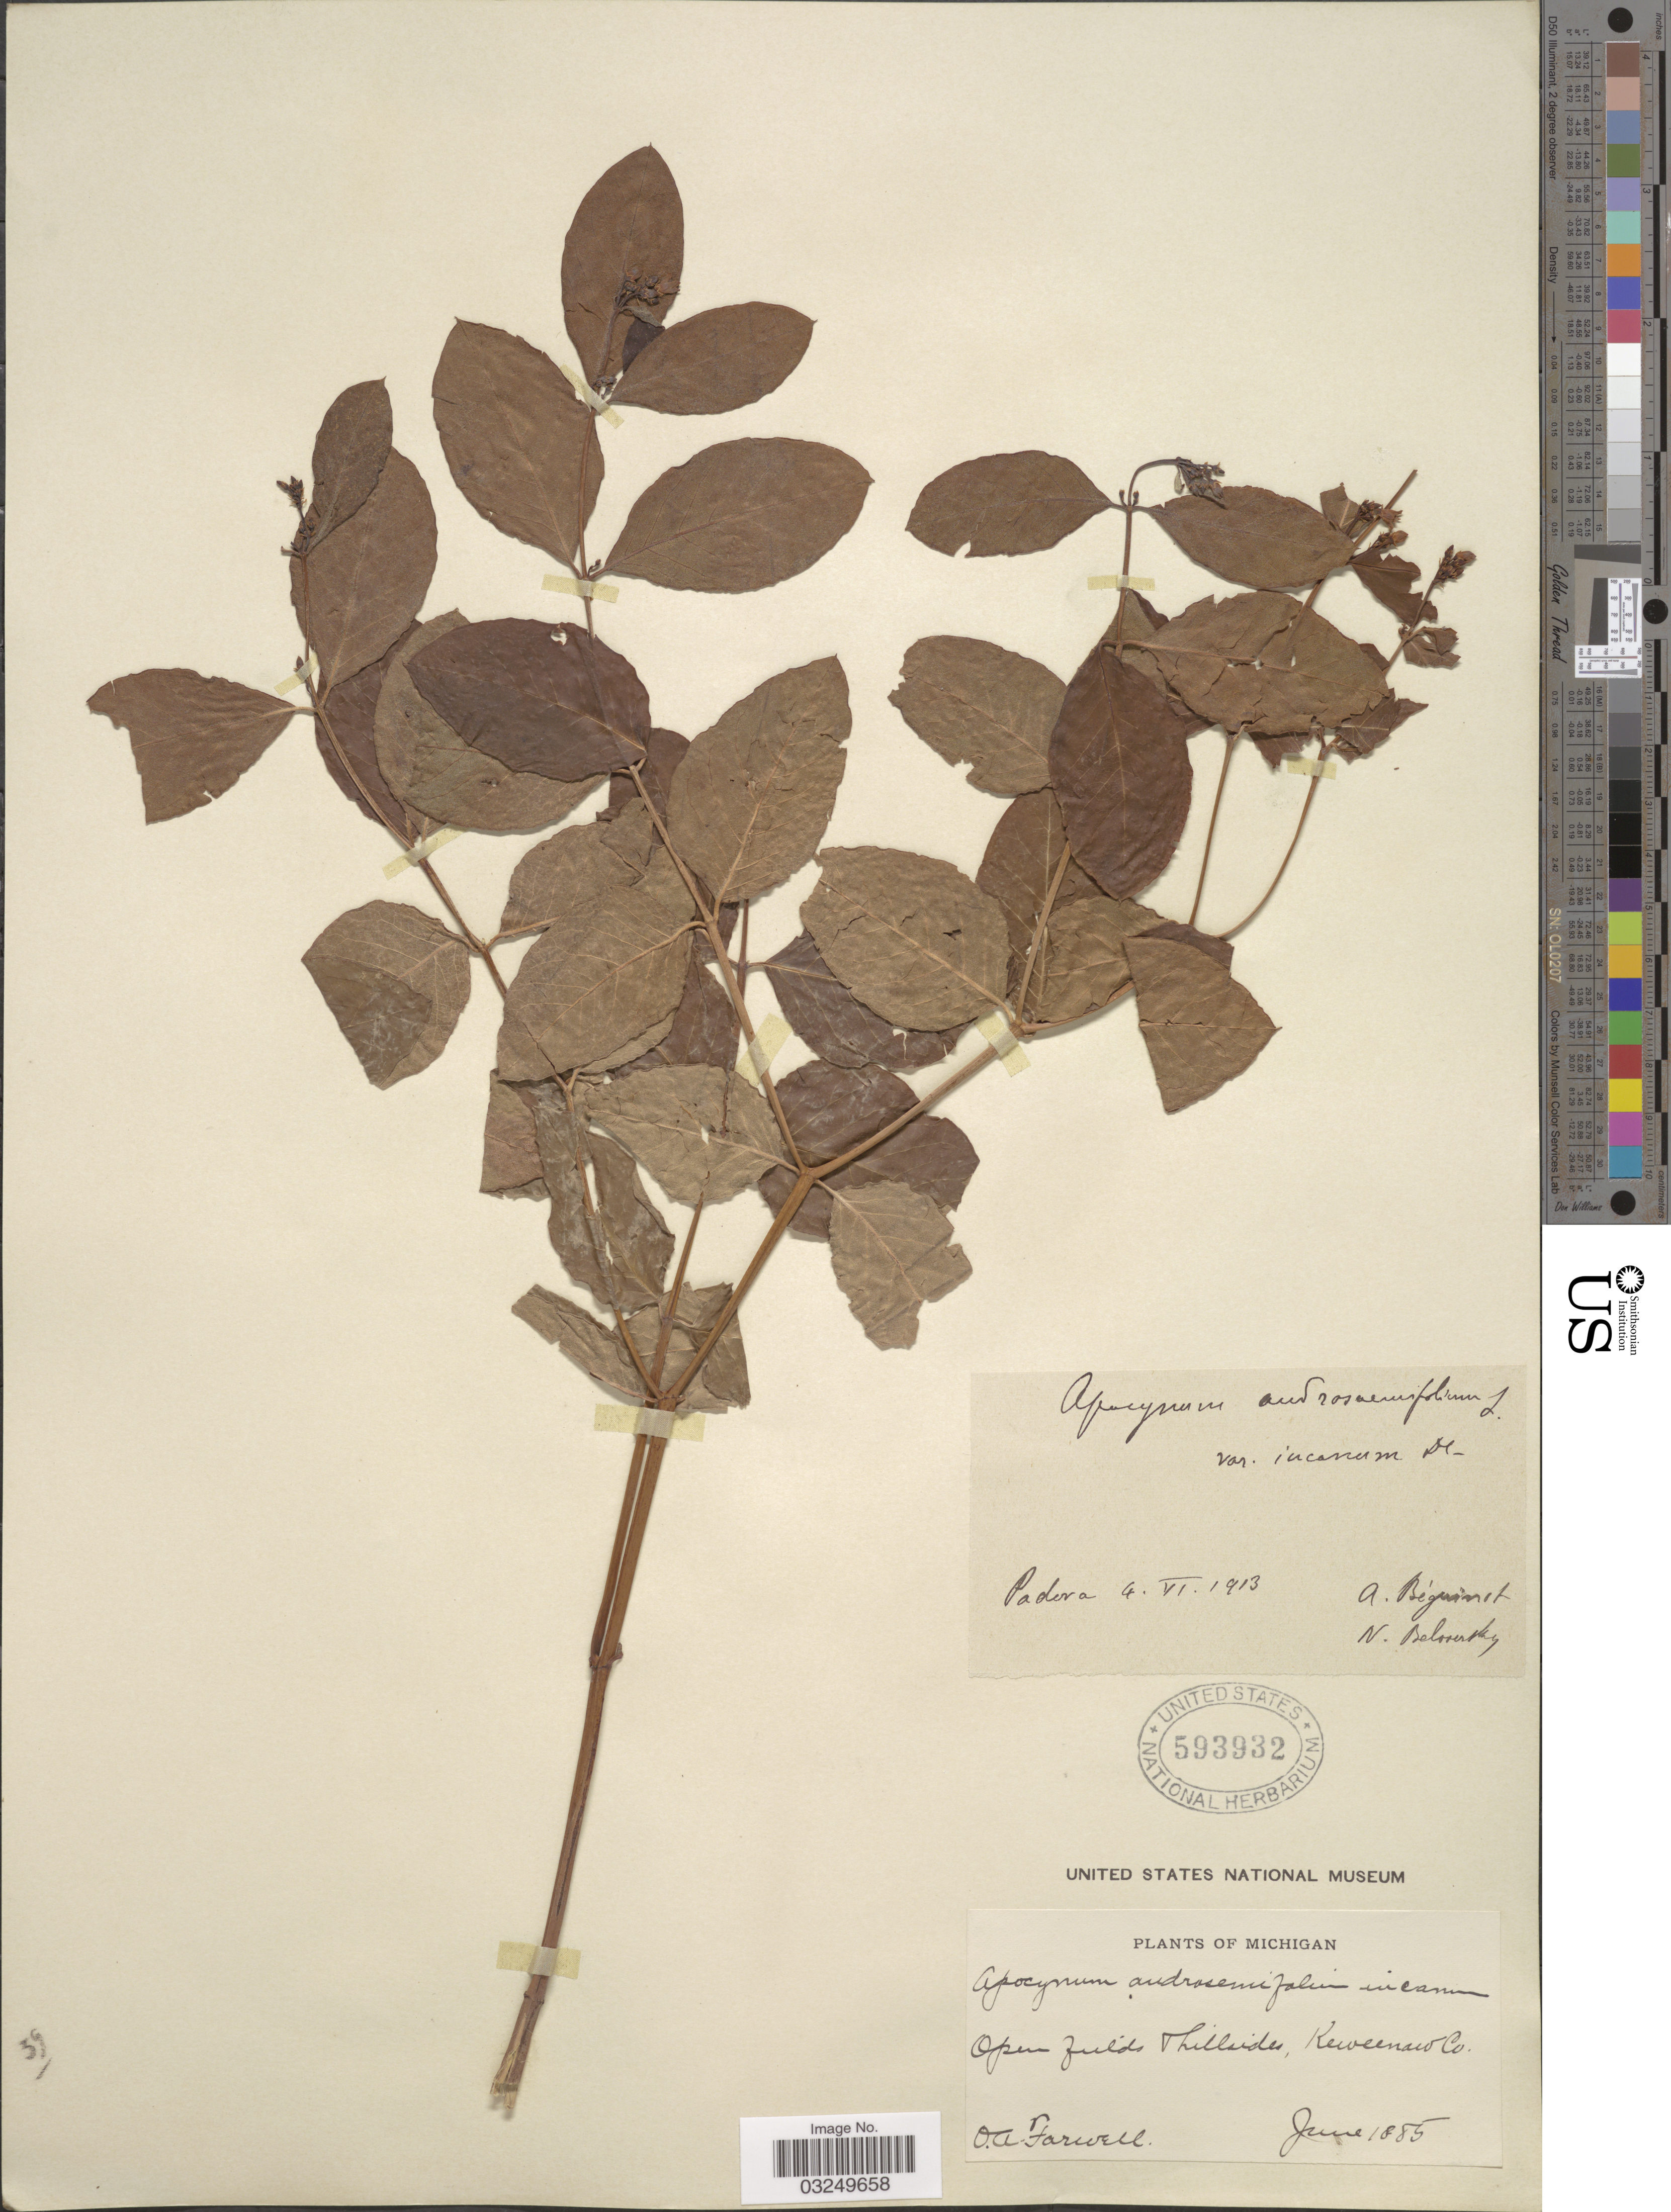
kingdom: Plantae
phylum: Tracheophyta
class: Magnoliopsida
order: Gentianales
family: Apocynaceae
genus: Apocynum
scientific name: Apocynum androsaemifolium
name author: L.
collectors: O. Farwell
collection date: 1885-06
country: United States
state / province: Michigan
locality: Keweenaw Co.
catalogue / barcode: US 593932